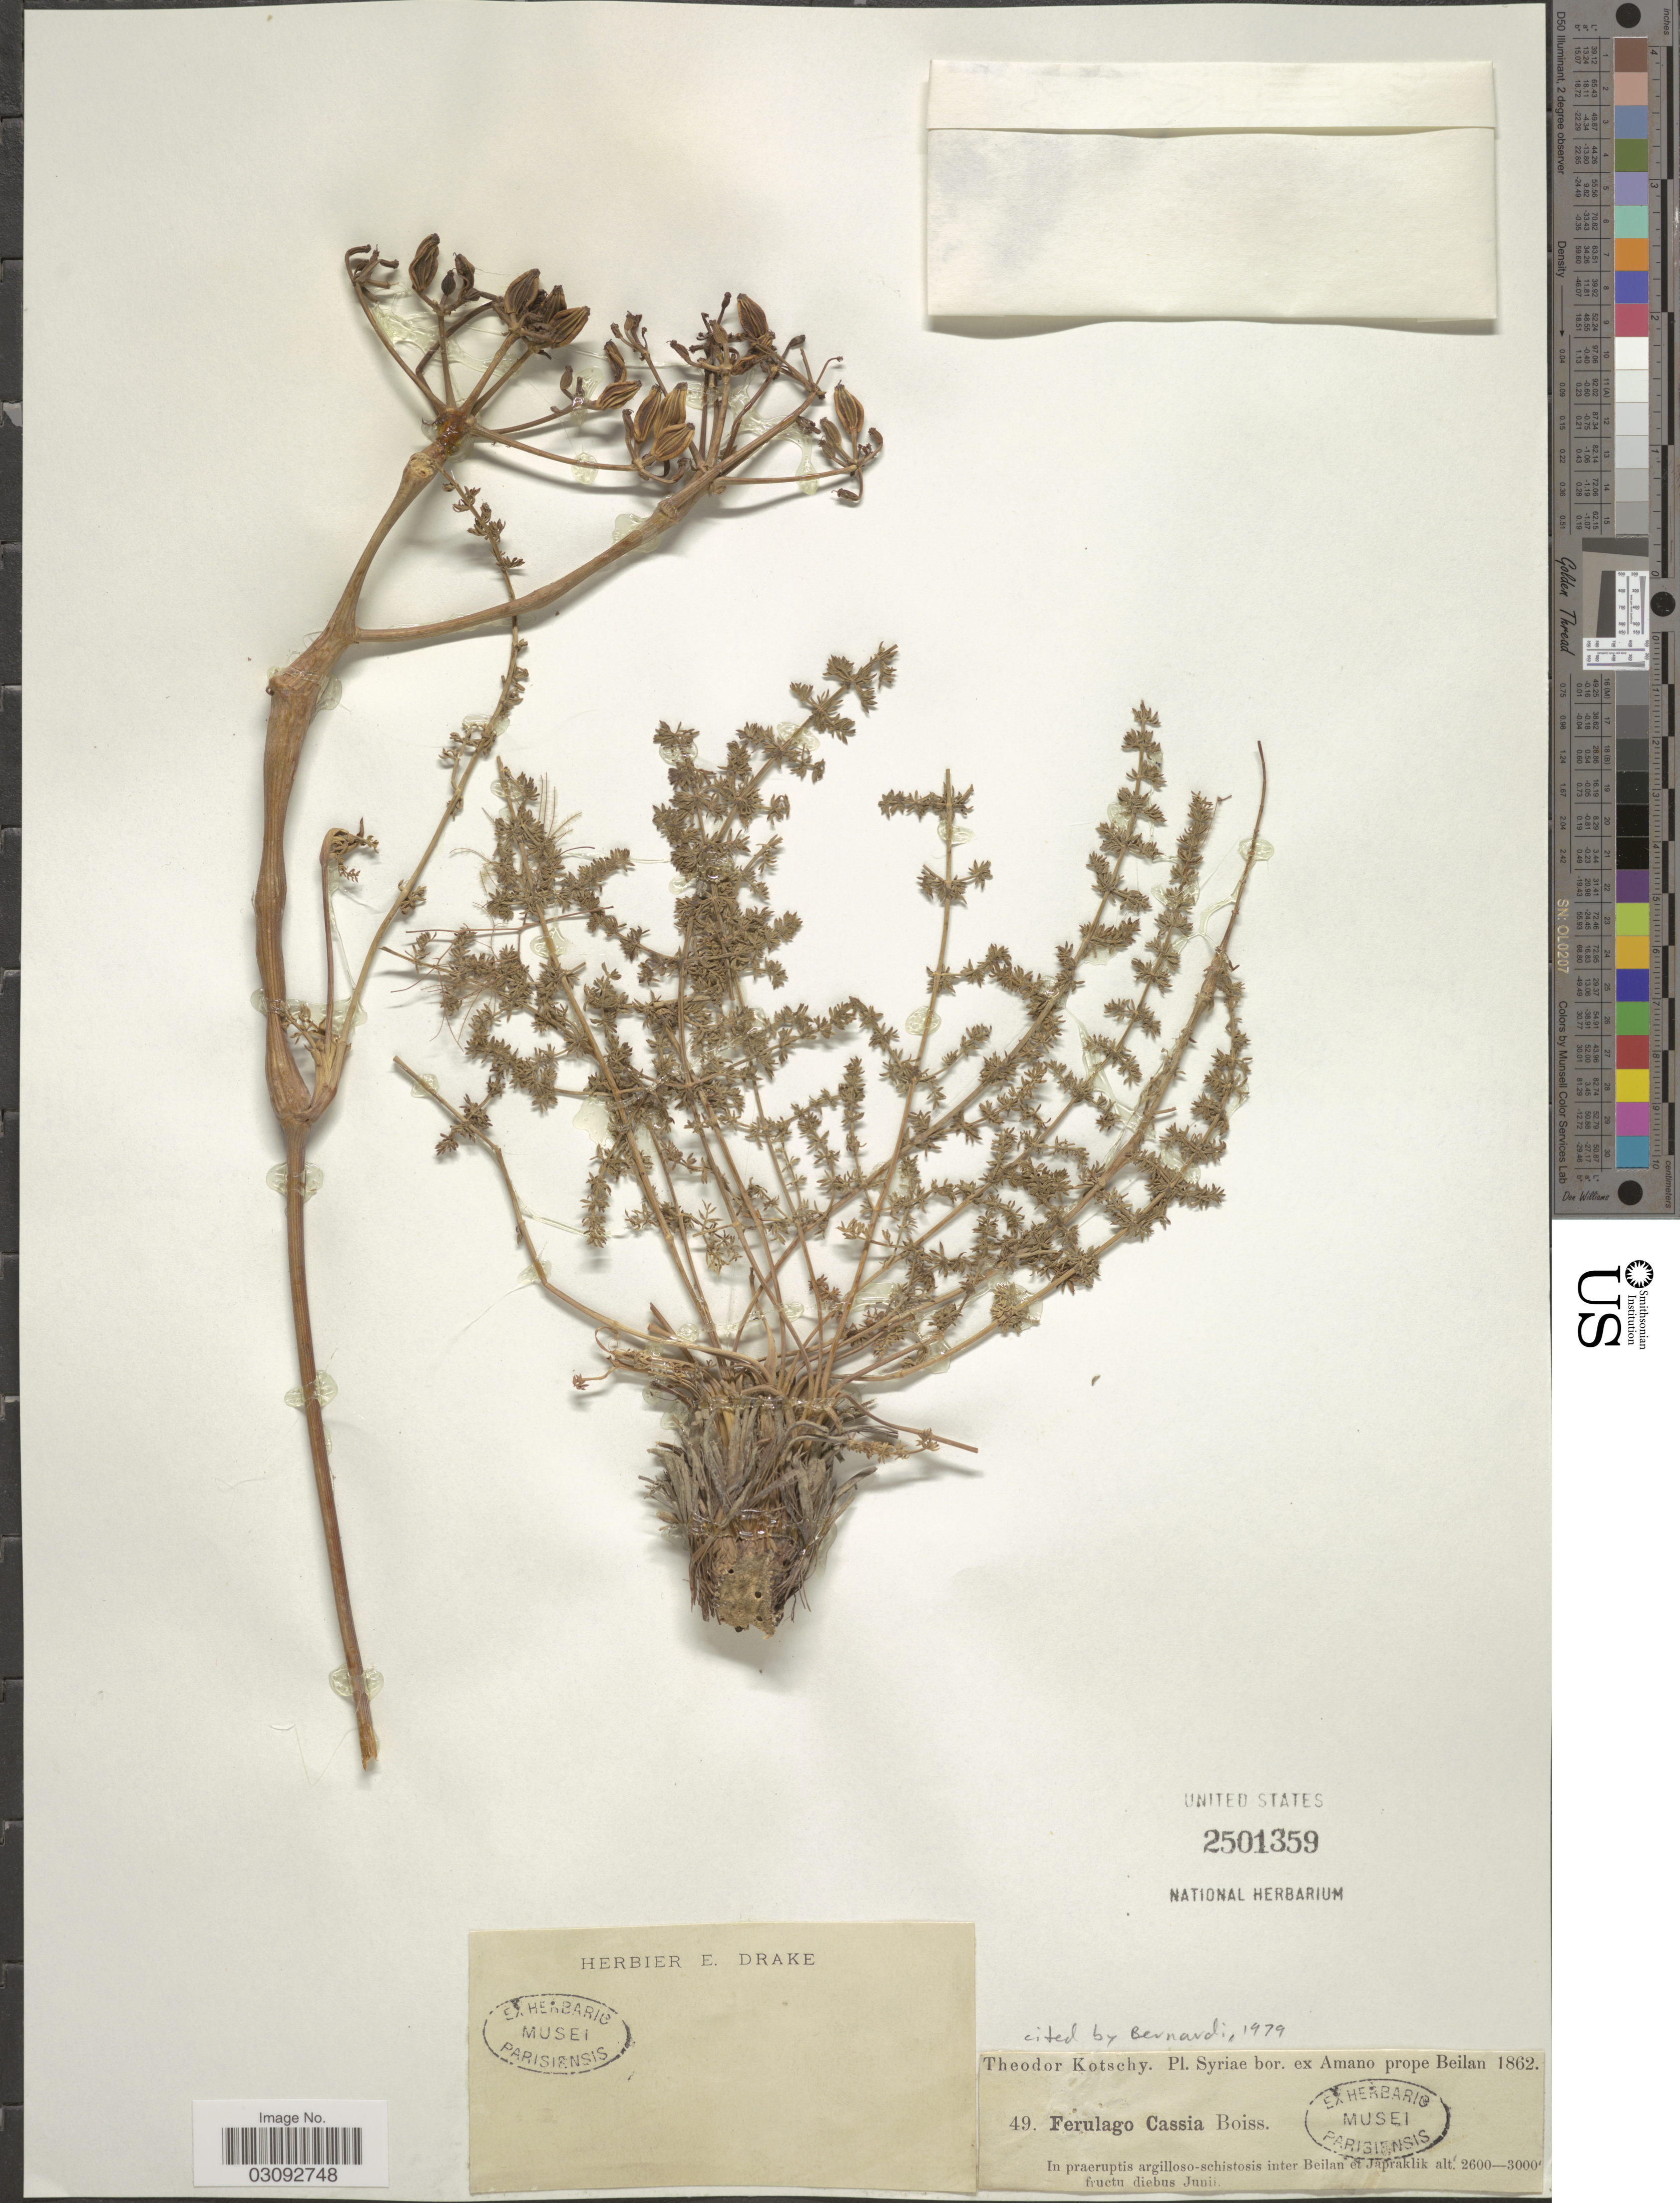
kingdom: Plantae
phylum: Tracheophyta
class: Magnoliopsida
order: Apiales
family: Apiaceae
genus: Ferulago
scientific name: Ferulago cassia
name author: Boiss.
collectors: K. G. Kotschy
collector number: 49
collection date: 1862-06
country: Syria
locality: Syriae bor. ex Amano prope Beilan, In praeruptis argilloso-schistosis inter Beilan et Japraklik.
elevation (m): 792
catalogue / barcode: US 2501359